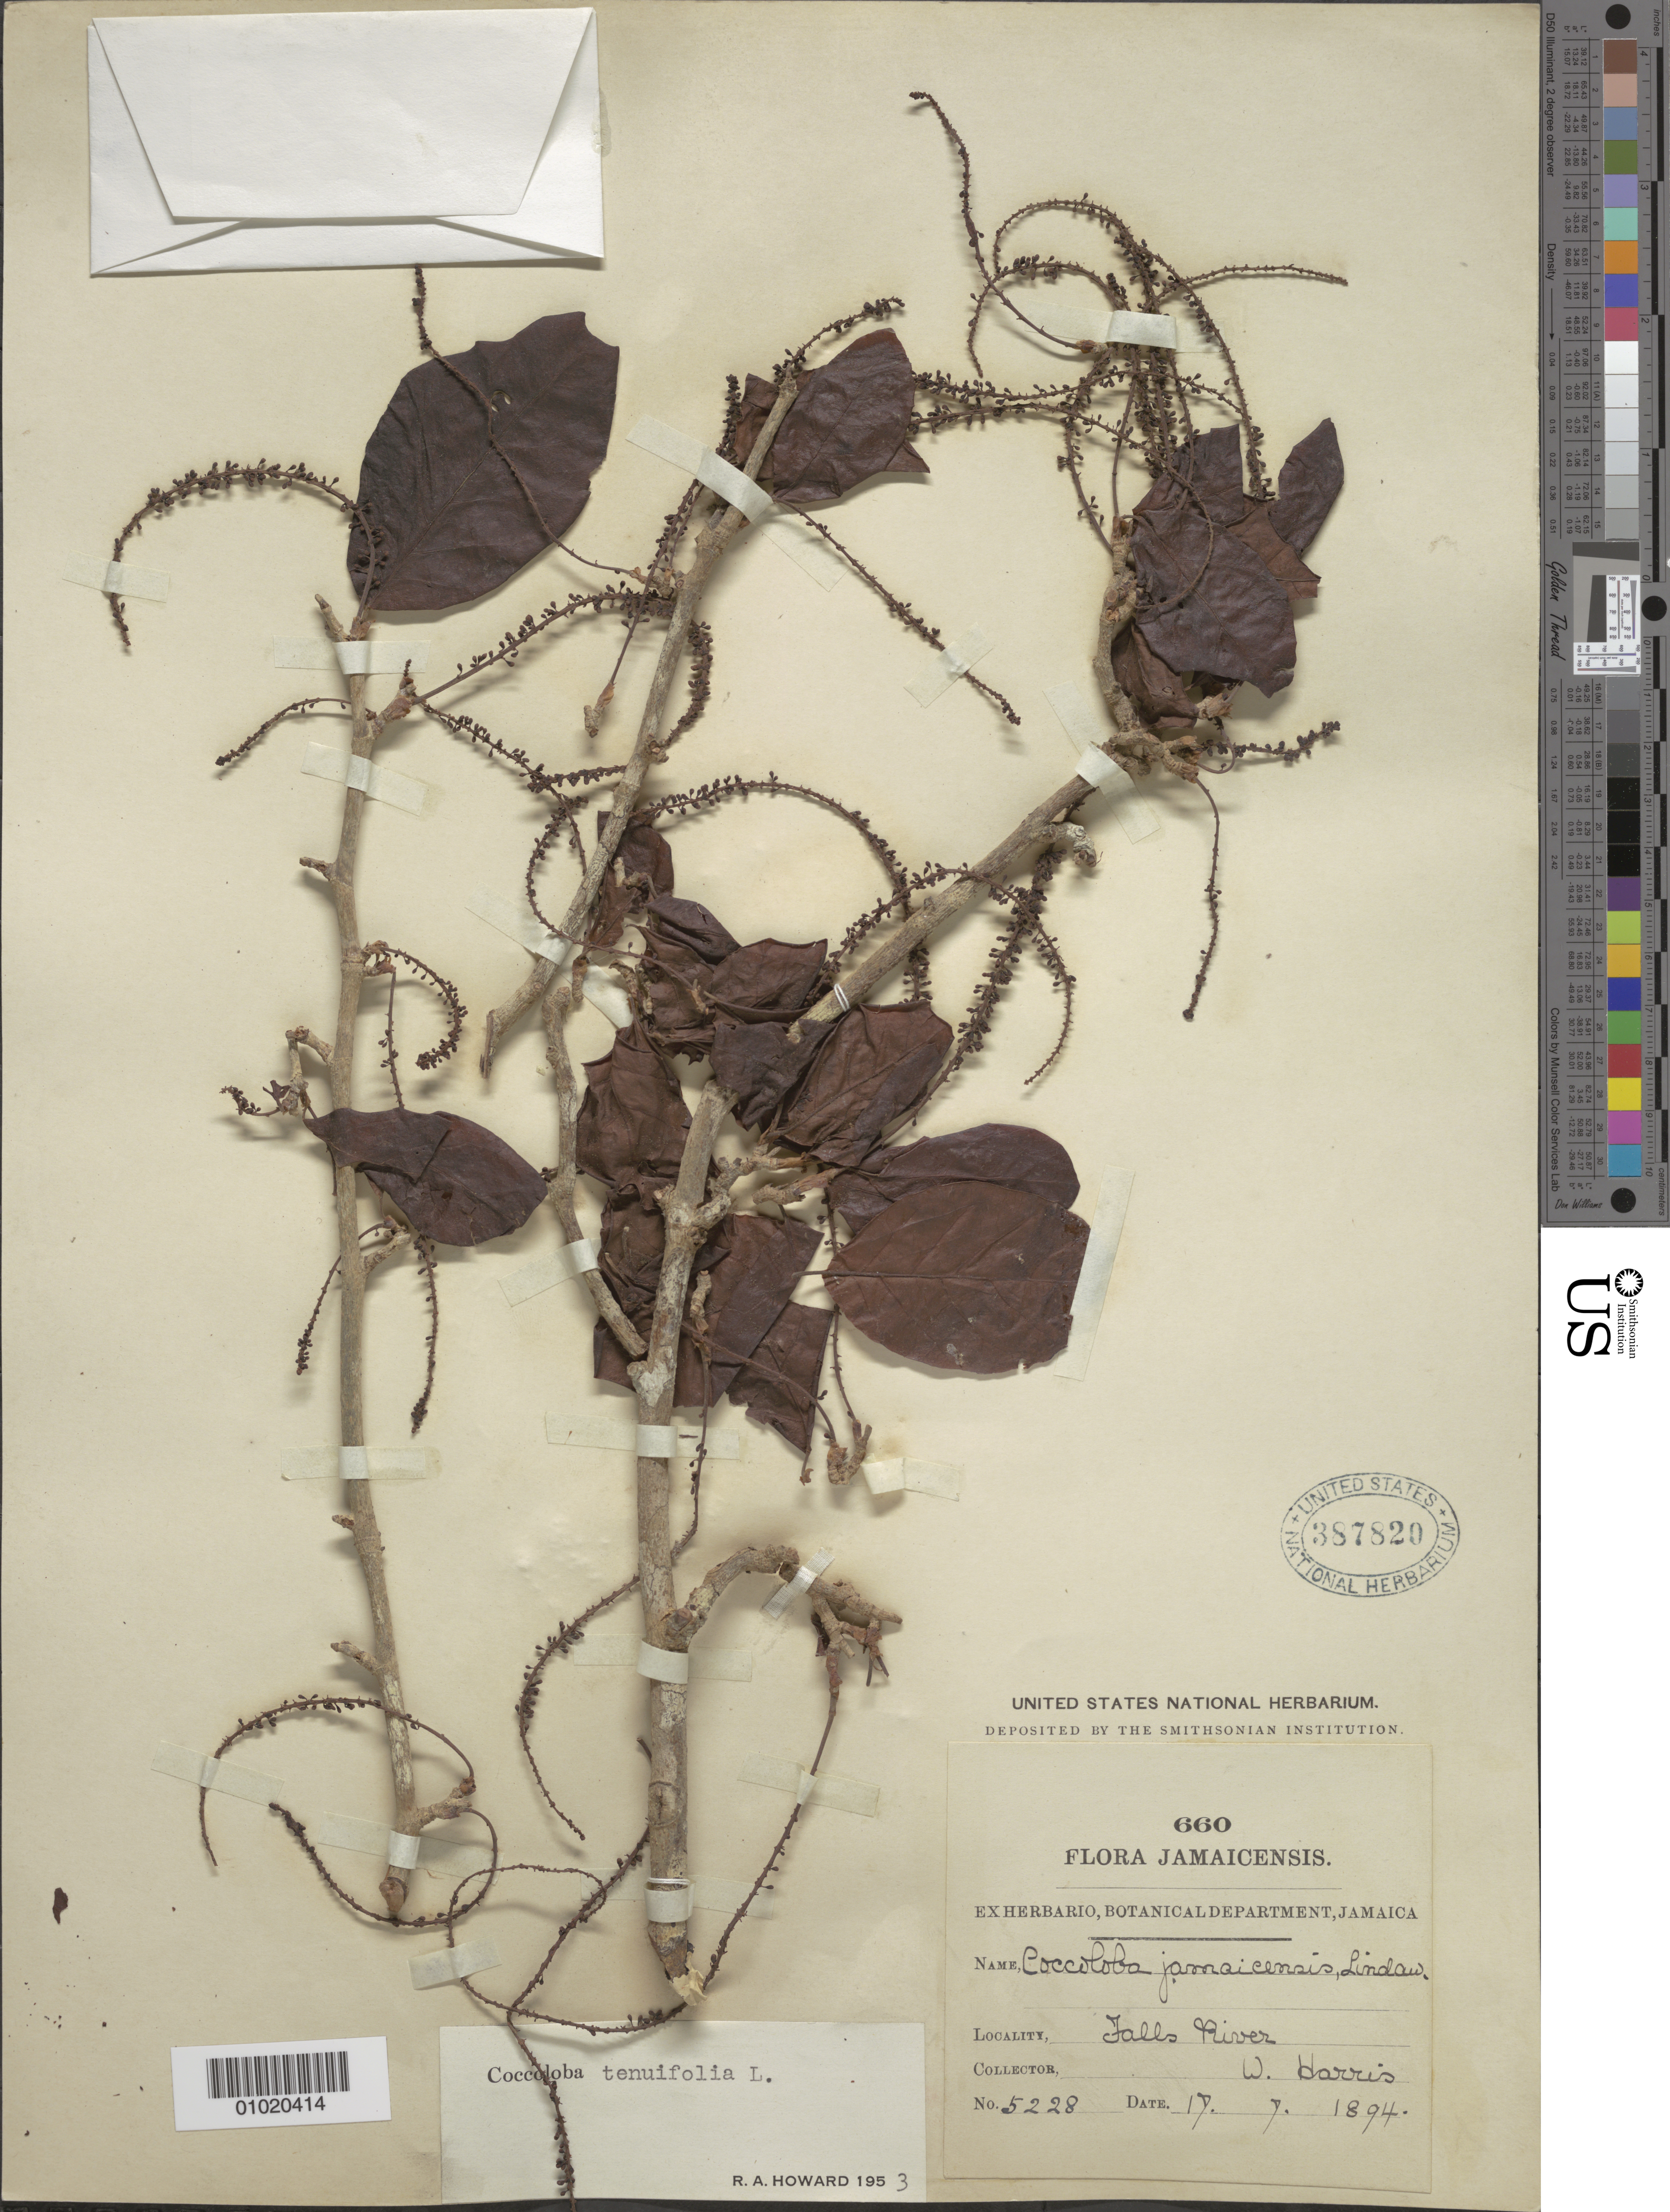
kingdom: Plantae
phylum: Tracheophyta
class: Magnoliopsida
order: Caryophyllales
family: Polygonaceae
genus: Coccoloba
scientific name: Coccoloba tenuifolia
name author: L.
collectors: W. Harris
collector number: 5228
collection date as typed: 17 Jul 1894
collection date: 1894-07-17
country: Jamaica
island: Jamaica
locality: Falls River.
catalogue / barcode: US 387820